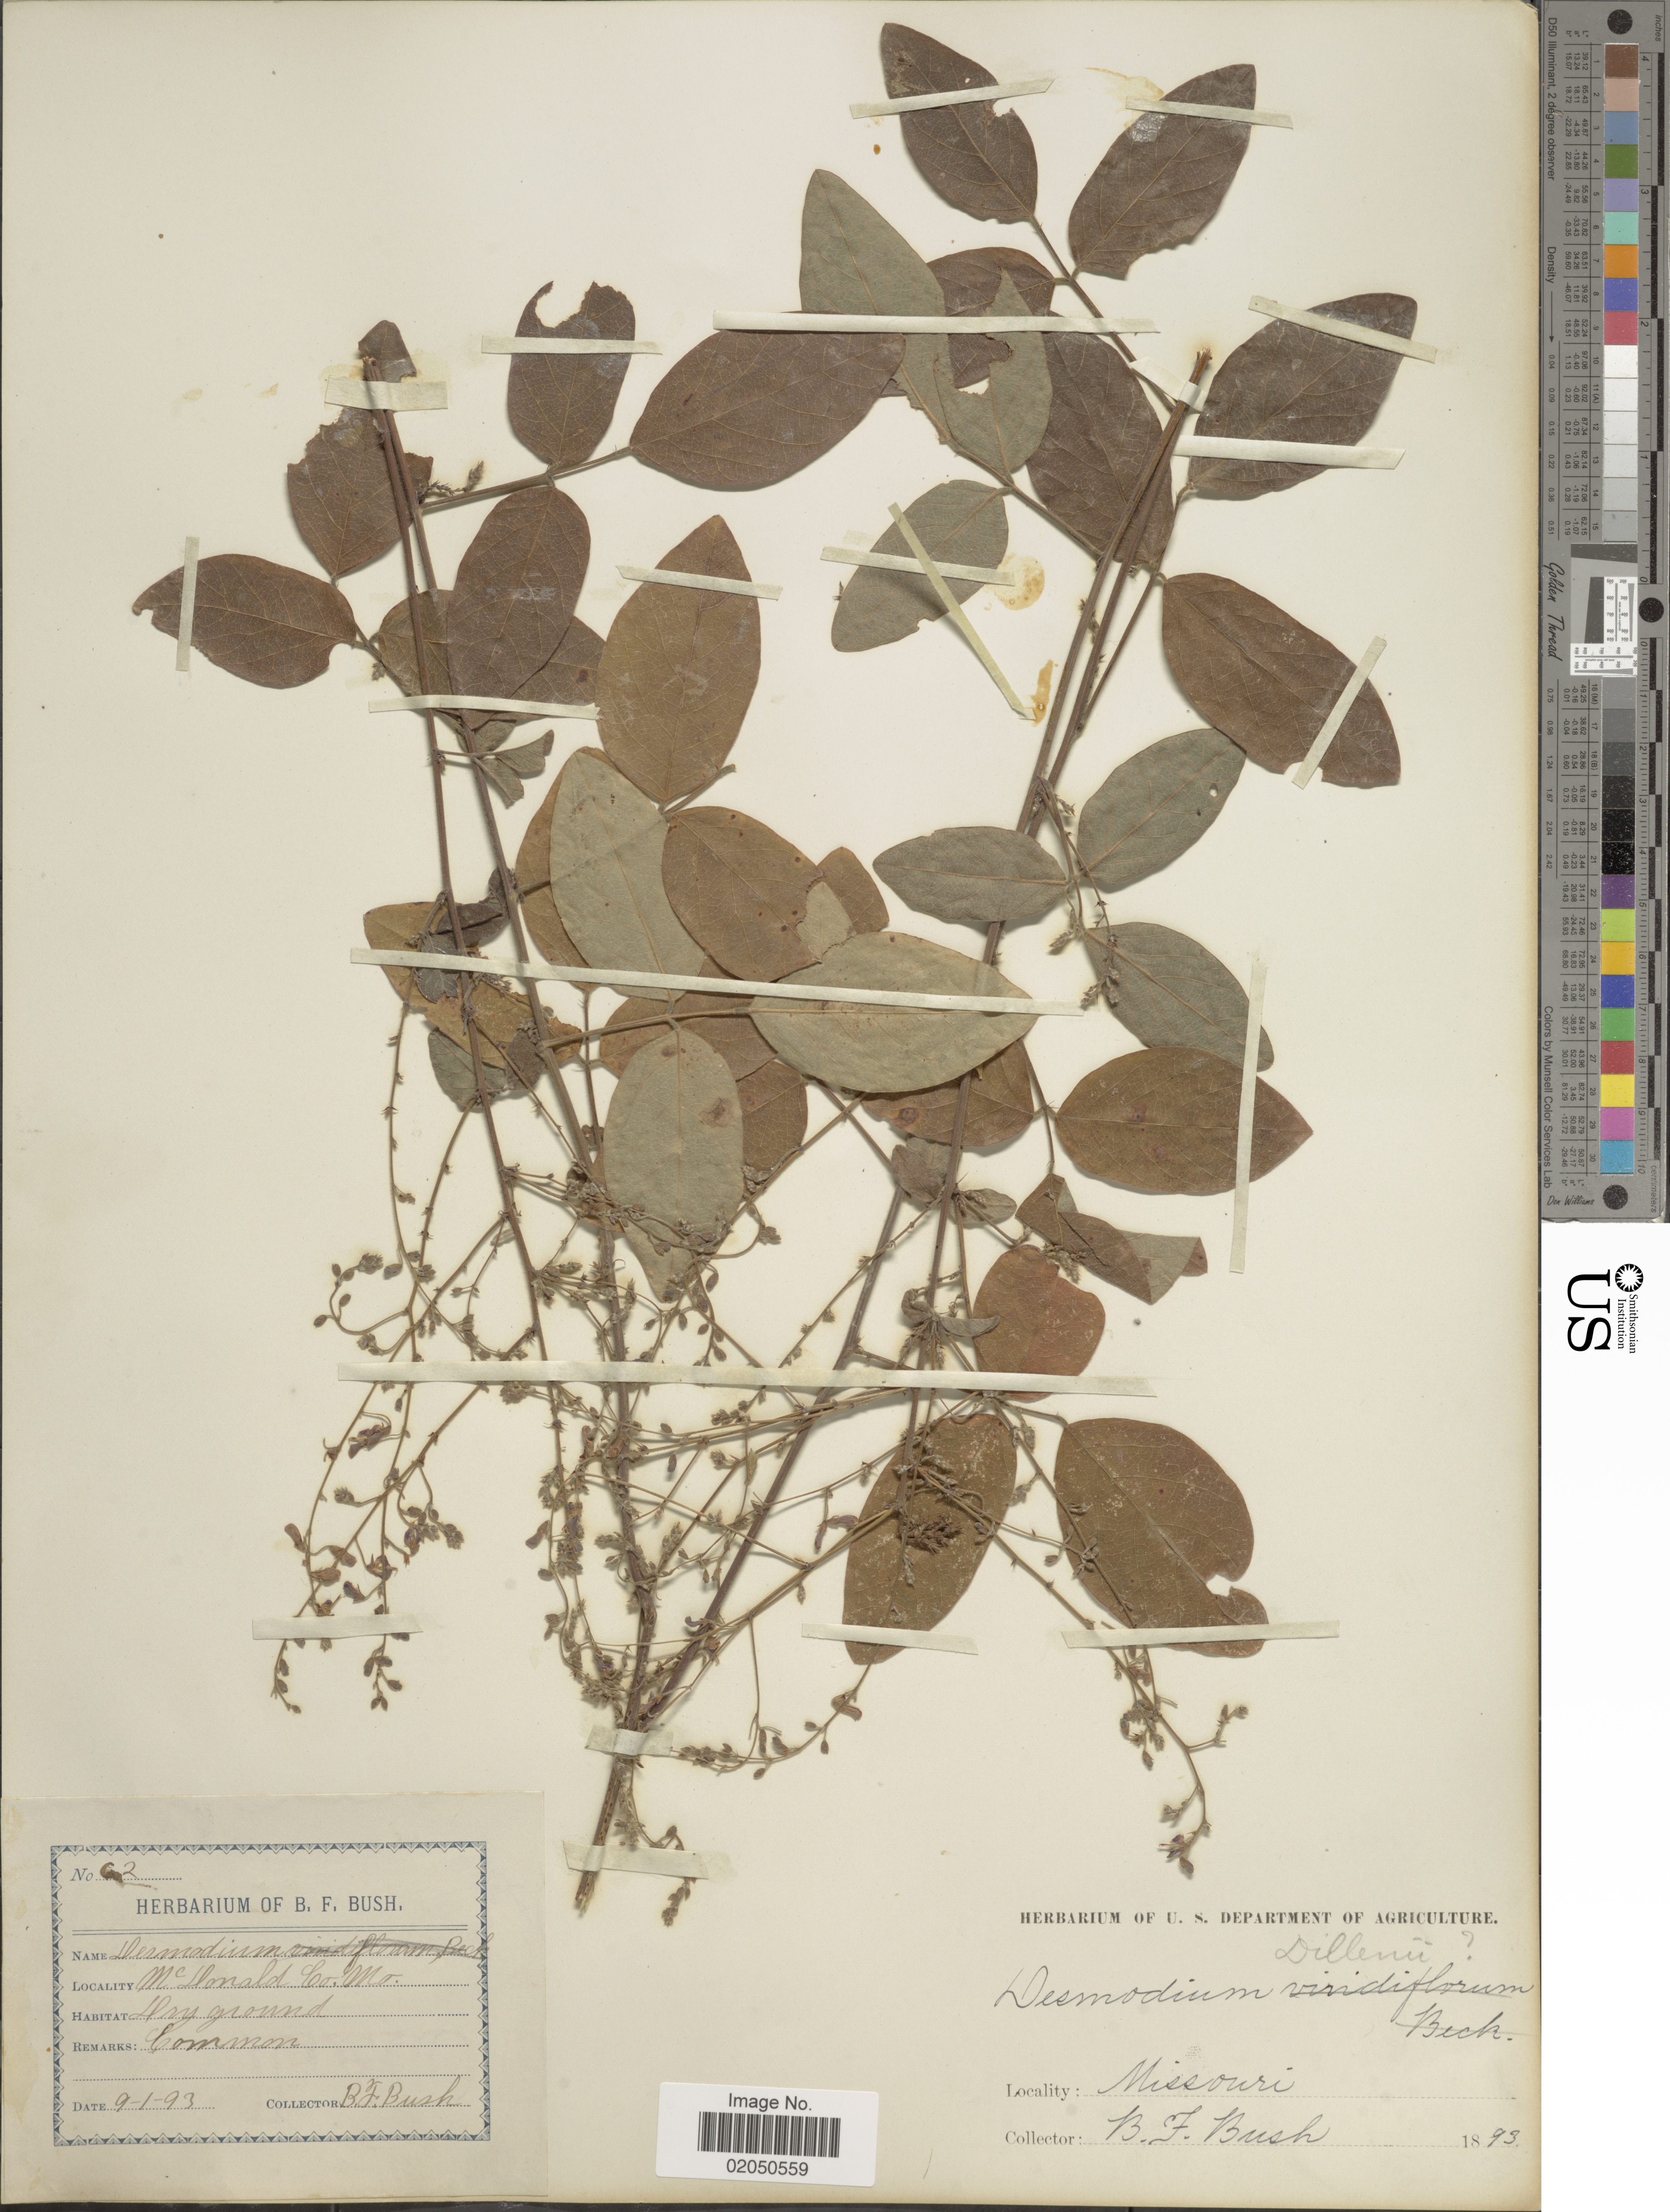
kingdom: Plantae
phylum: Tracheophyta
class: Magnoliopsida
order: Fabales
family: Fabaceae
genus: Desmodium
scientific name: Desmodium glabellum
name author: (Michx.) DC.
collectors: B. F. Bush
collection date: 1893-09-01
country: United States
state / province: Missouri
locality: McDonald Co.